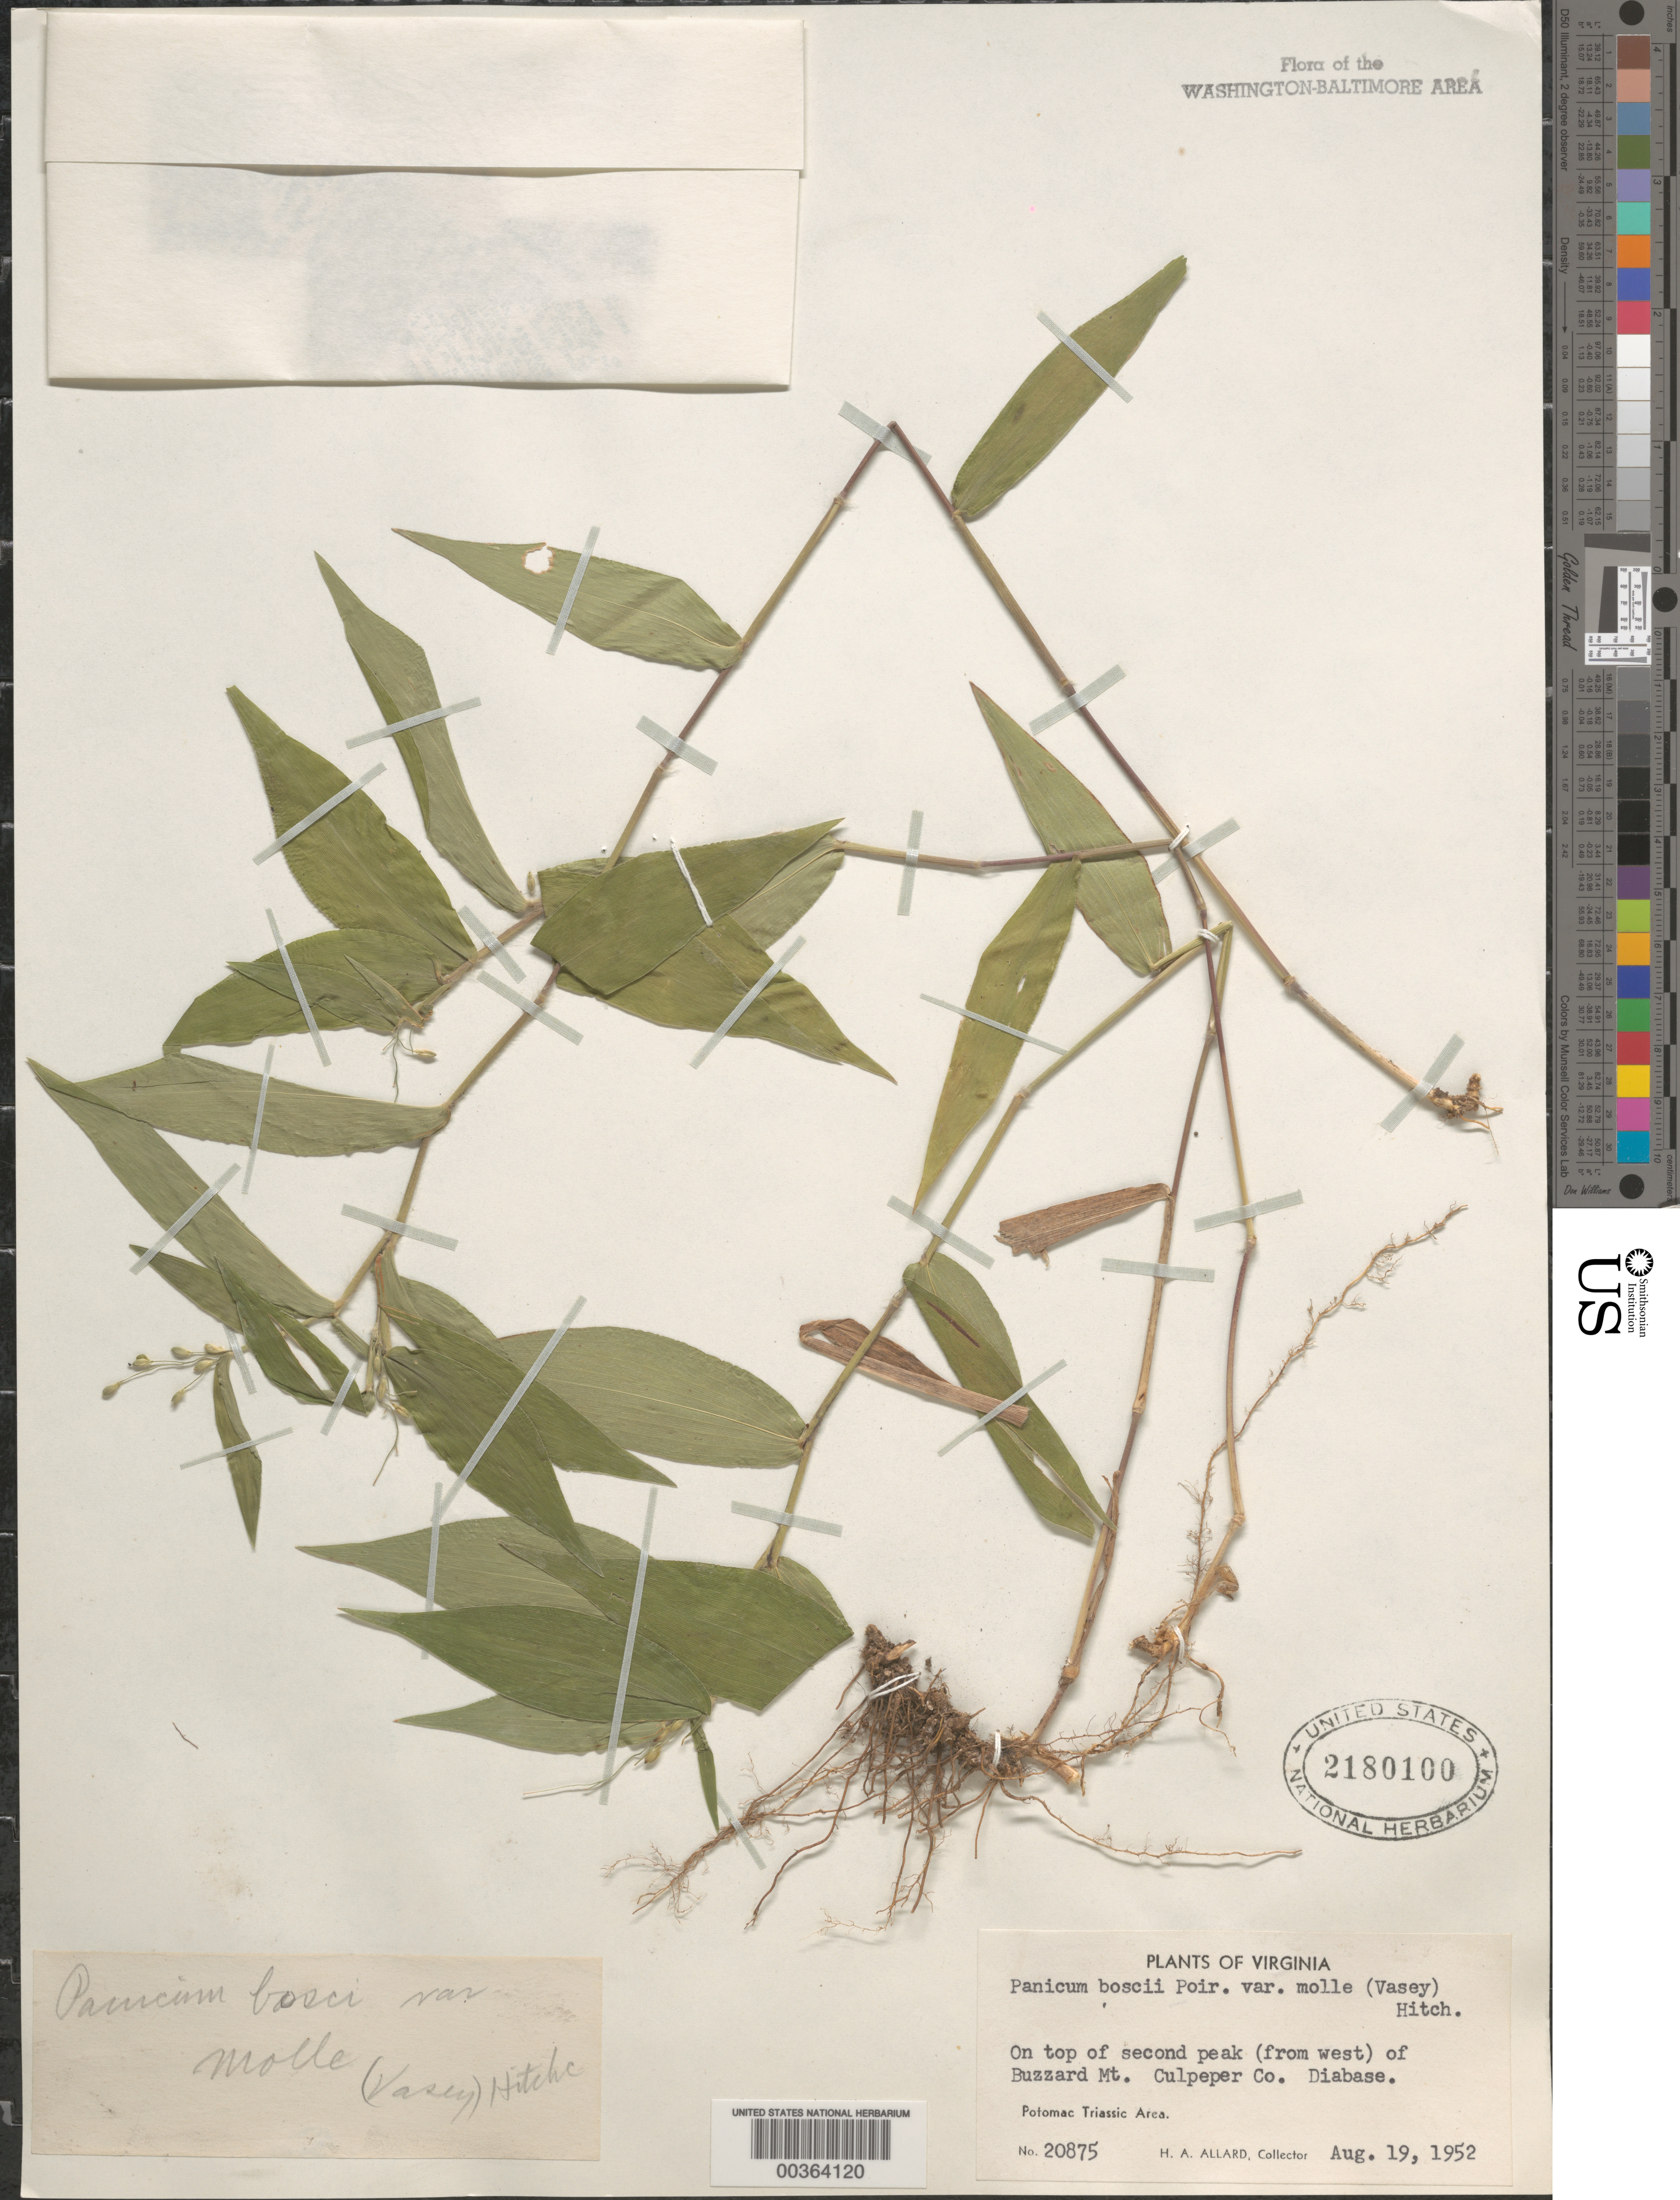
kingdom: Plantae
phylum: Tracheophyta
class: Liliopsida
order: Poales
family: Poaceae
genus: Dichanthelium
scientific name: Dichanthelium boscii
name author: (Poir.) Gould & C.A. Clark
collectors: H. A. Allard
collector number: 20875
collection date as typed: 19 Aug 1952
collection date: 1952-08-19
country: United States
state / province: Virginia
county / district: Culpeper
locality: Buzzard Mountain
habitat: On top of second peak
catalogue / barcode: US 2180100